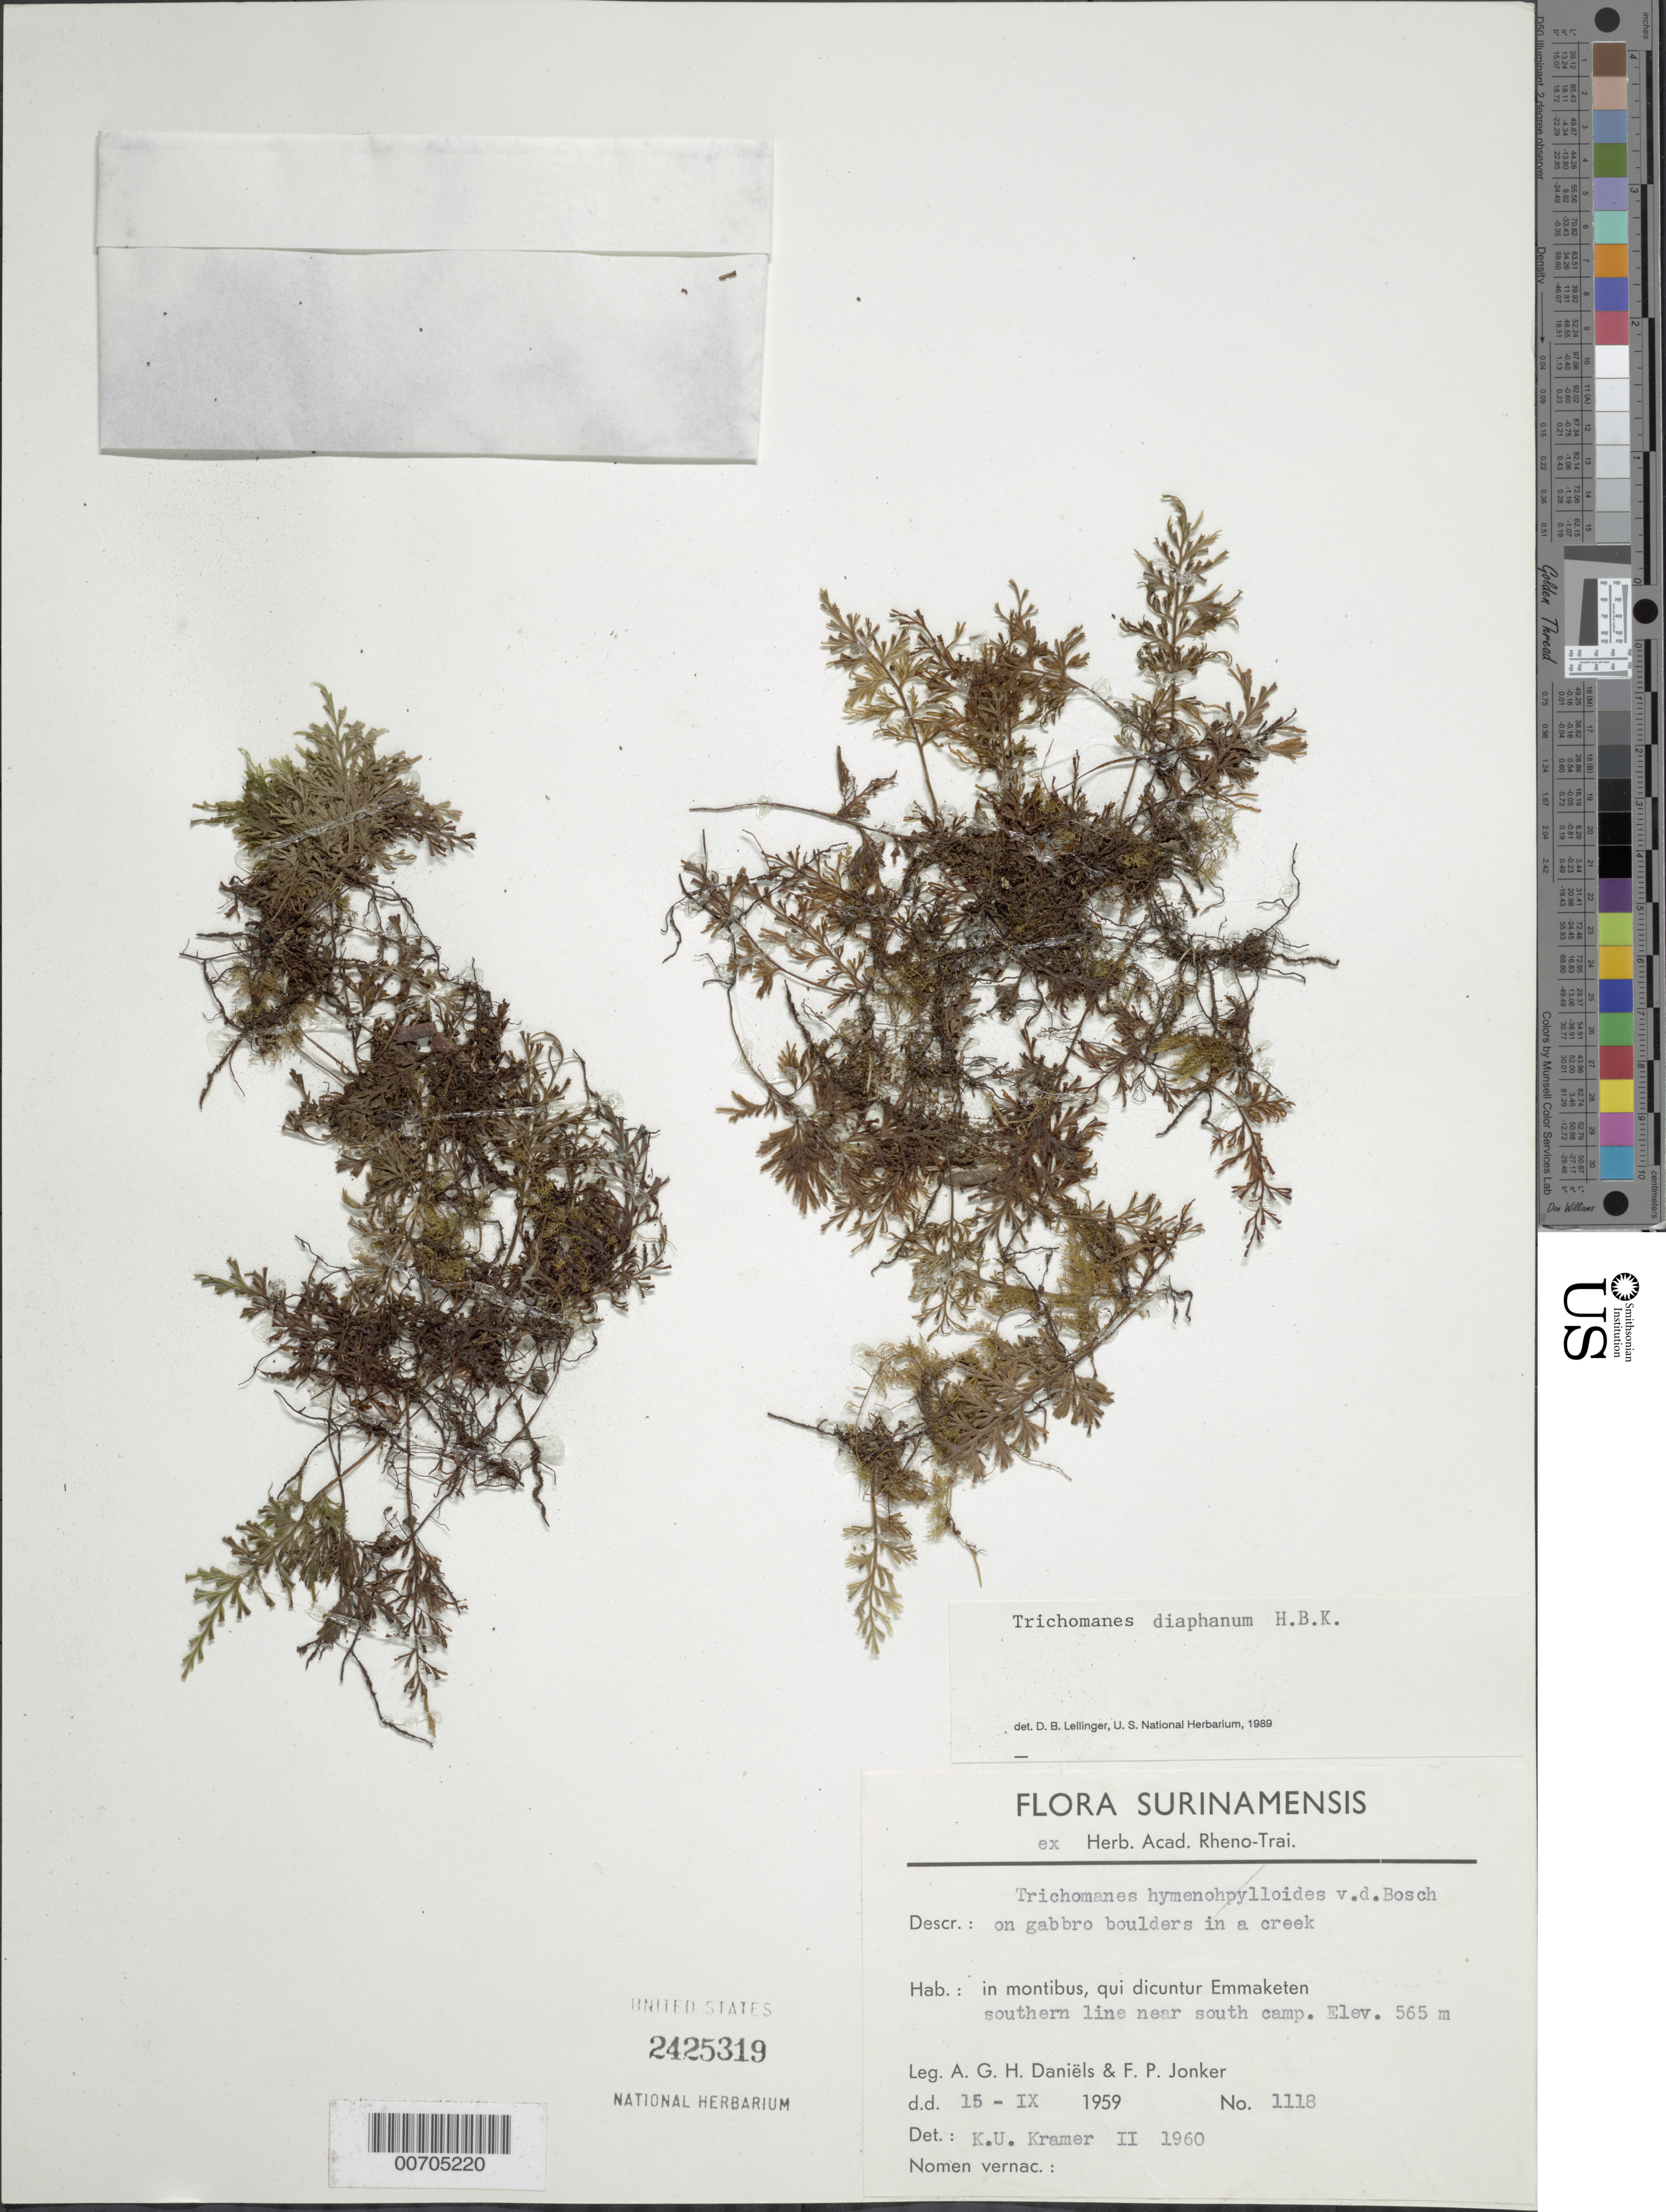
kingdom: Plantae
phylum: Tracheophyta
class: Polypodiopsida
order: Hymenophyllales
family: Hymenophyllaceae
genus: Polyphlebium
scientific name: Polyphlebium diaphanum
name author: (Kunth) Ebihara & Dubuisson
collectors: A. Daniëls & F. P. Jonker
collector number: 1118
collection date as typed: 15-Sep-59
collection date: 1959-09-15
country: Suriname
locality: Emmaketen, South Camp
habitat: Gabbro boulders in a creek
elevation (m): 565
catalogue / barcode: US 2425319